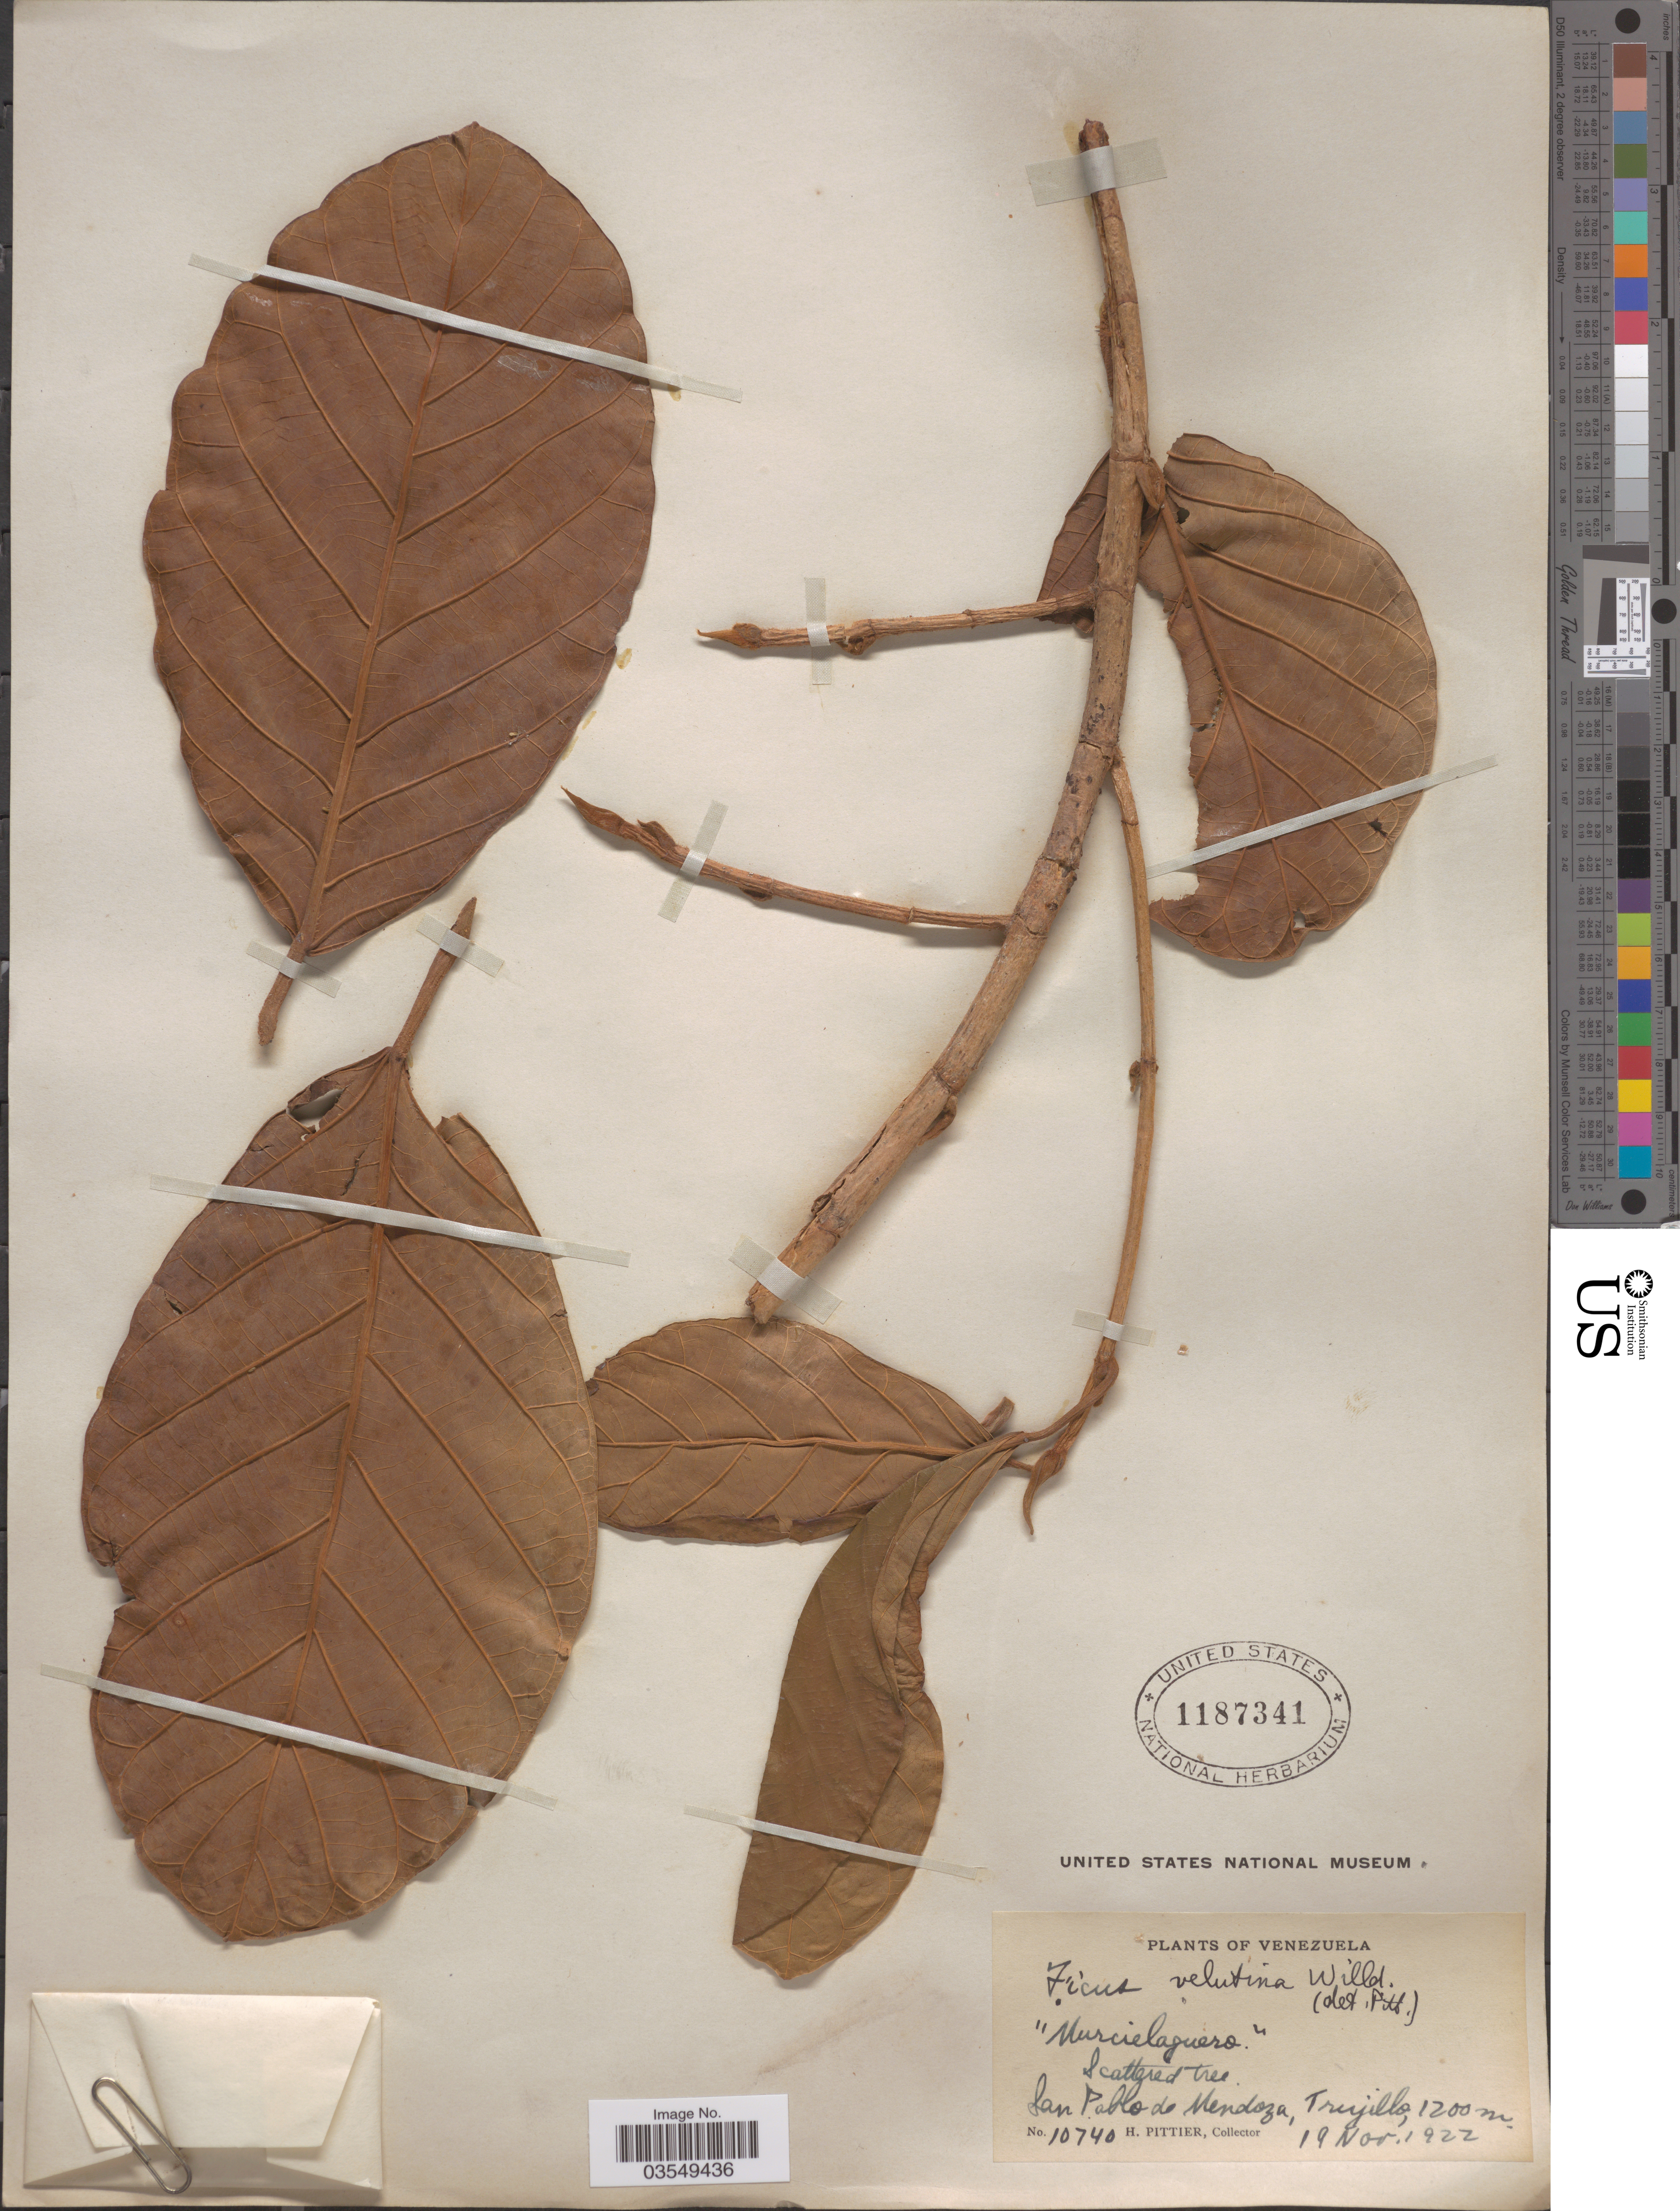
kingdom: Plantae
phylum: Tracheophyta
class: Magnoliopsida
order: Rosales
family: Moraceae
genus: Ficus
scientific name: Ficus velutina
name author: Humb. & Bonpl. ex Willd.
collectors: H. F. Pittier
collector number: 10740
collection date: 1922-11-19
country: Venezuela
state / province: Trujillo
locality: San Pablo de Mendoza.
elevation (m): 1200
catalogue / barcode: US 1187341